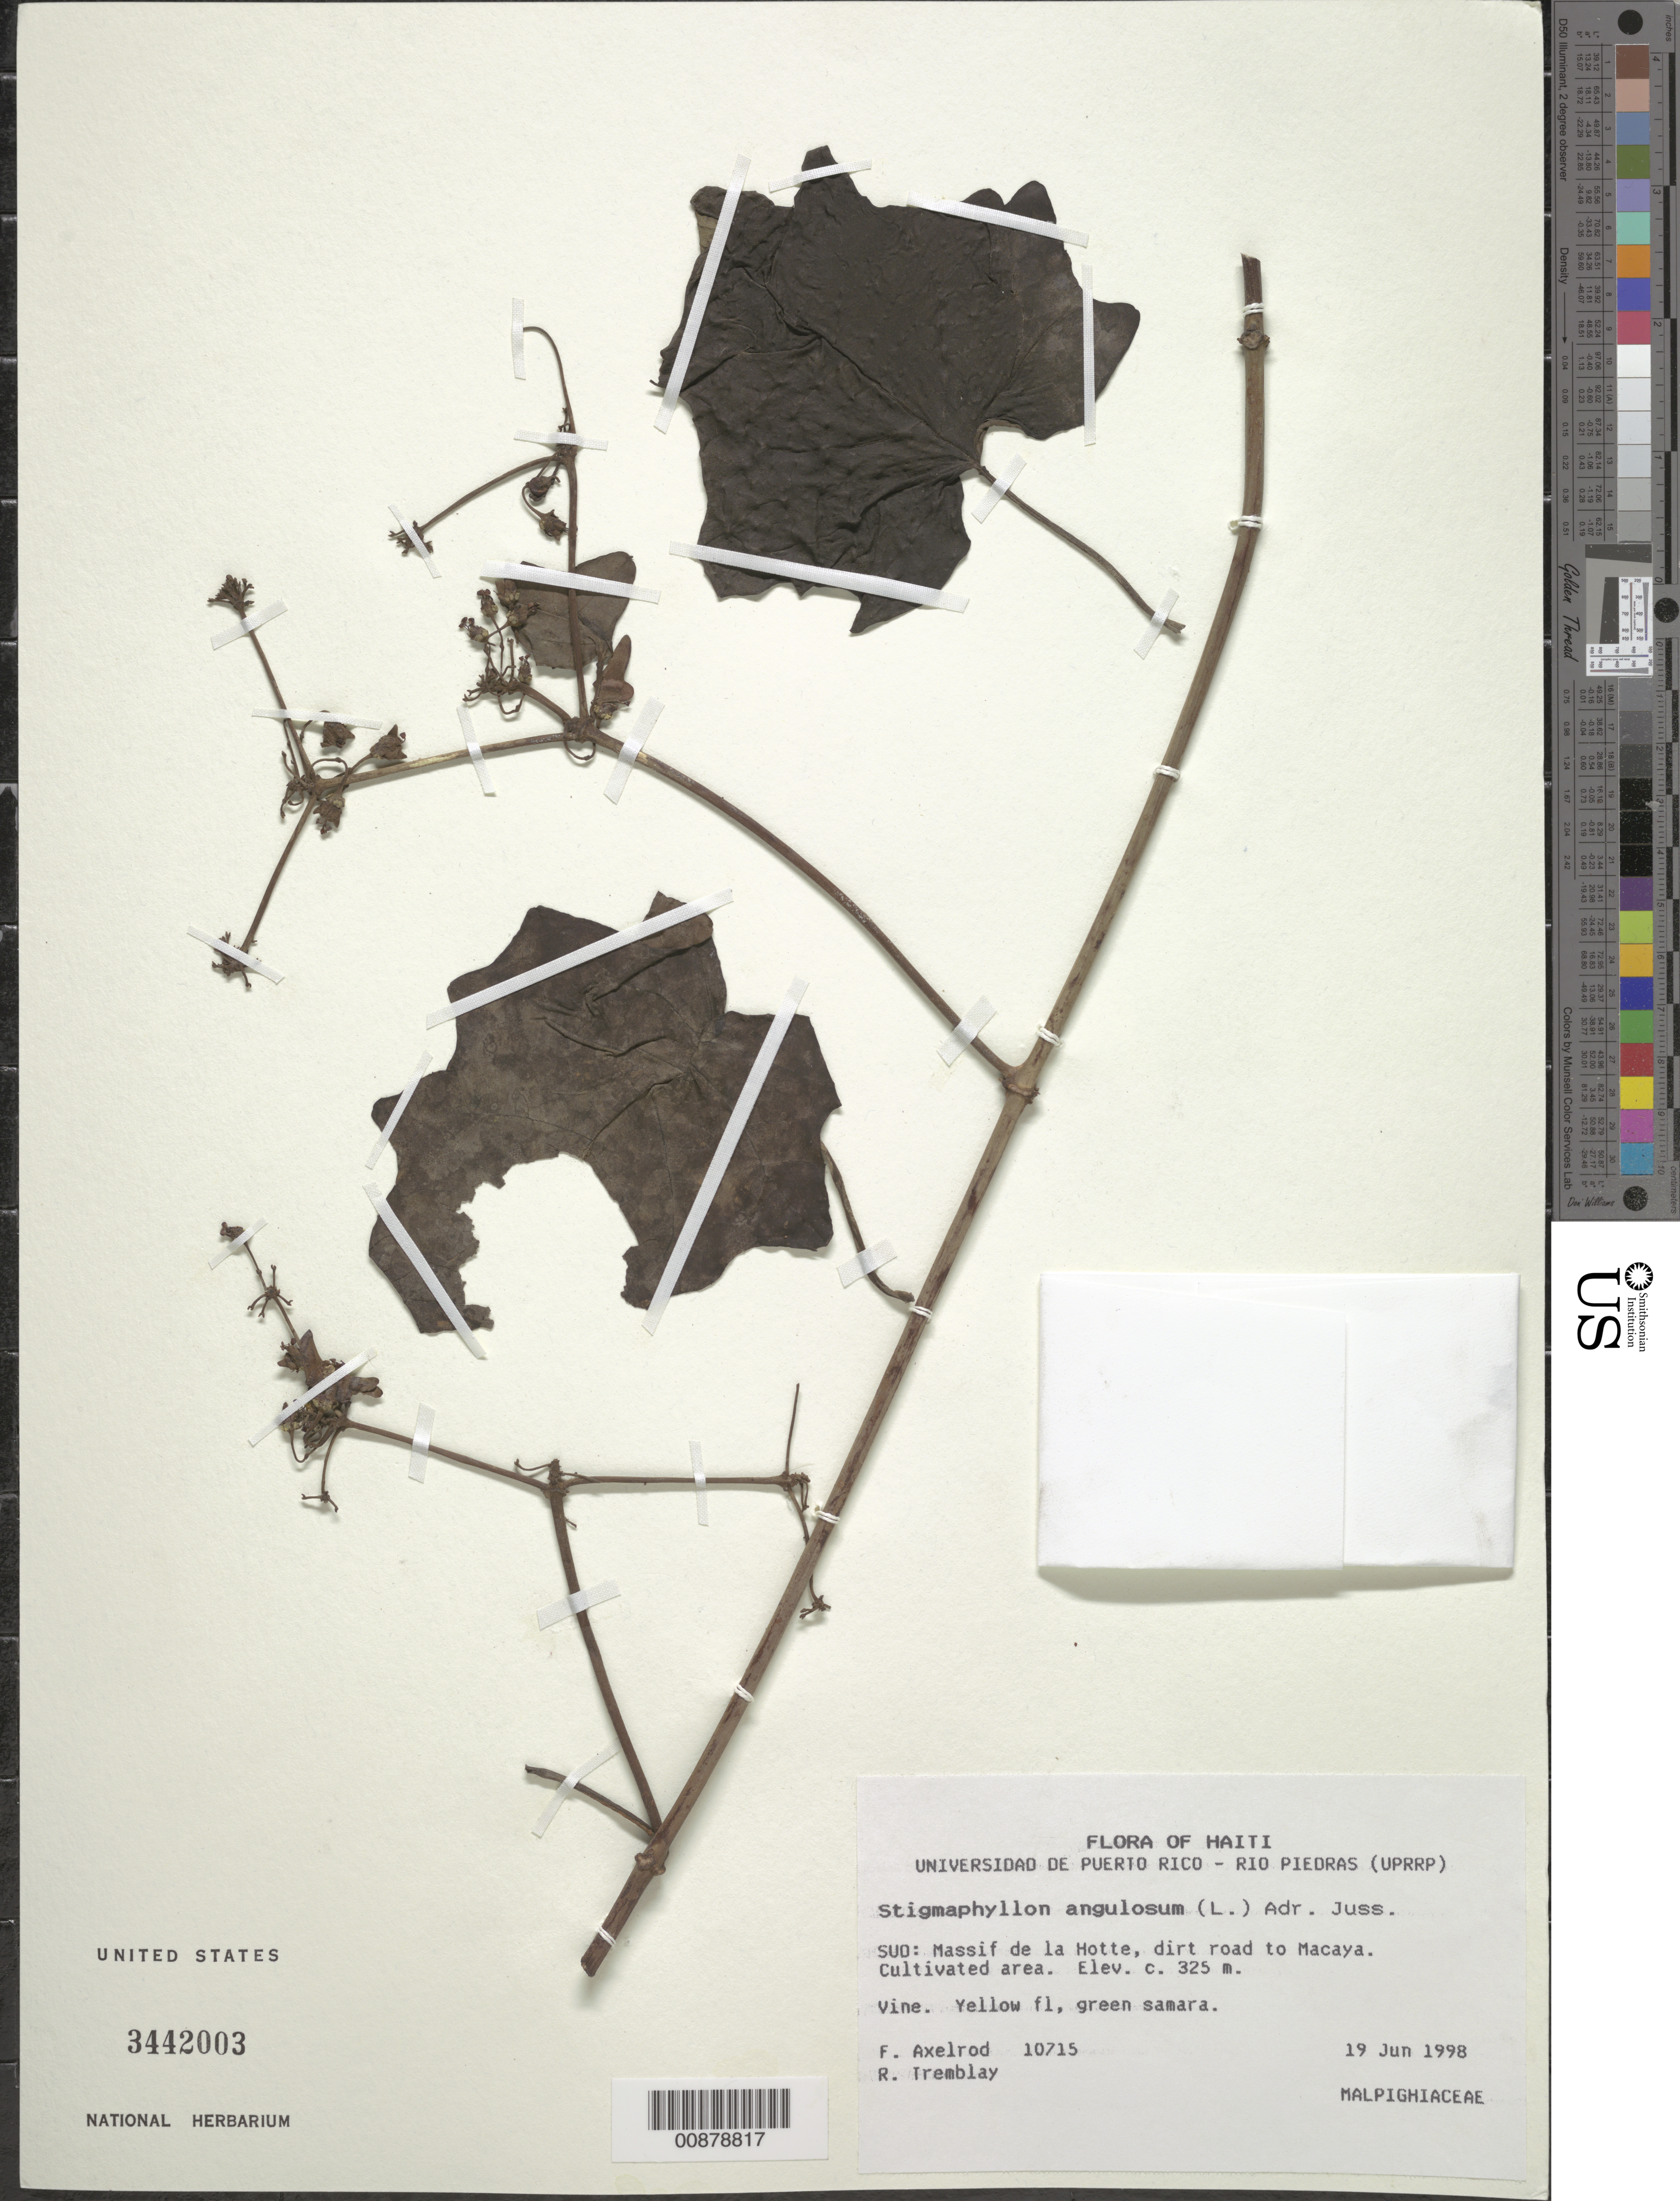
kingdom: Plantae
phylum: Tracheophyta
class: Magnoliopsida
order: Malpighiales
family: Malpighiaceae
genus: Stigmaphyllon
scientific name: Stigmaphyllon angulosum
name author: (L.) A. Juss.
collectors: F. S. Axelrod & R. L. Tremblay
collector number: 10715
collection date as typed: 19 Jun 1998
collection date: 1998-06-19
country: Haiti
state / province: Sud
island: Hispaniola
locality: Massif de la Hotte, dirt road to Macaya.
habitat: Cultivated area.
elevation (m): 325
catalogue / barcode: US 3442003